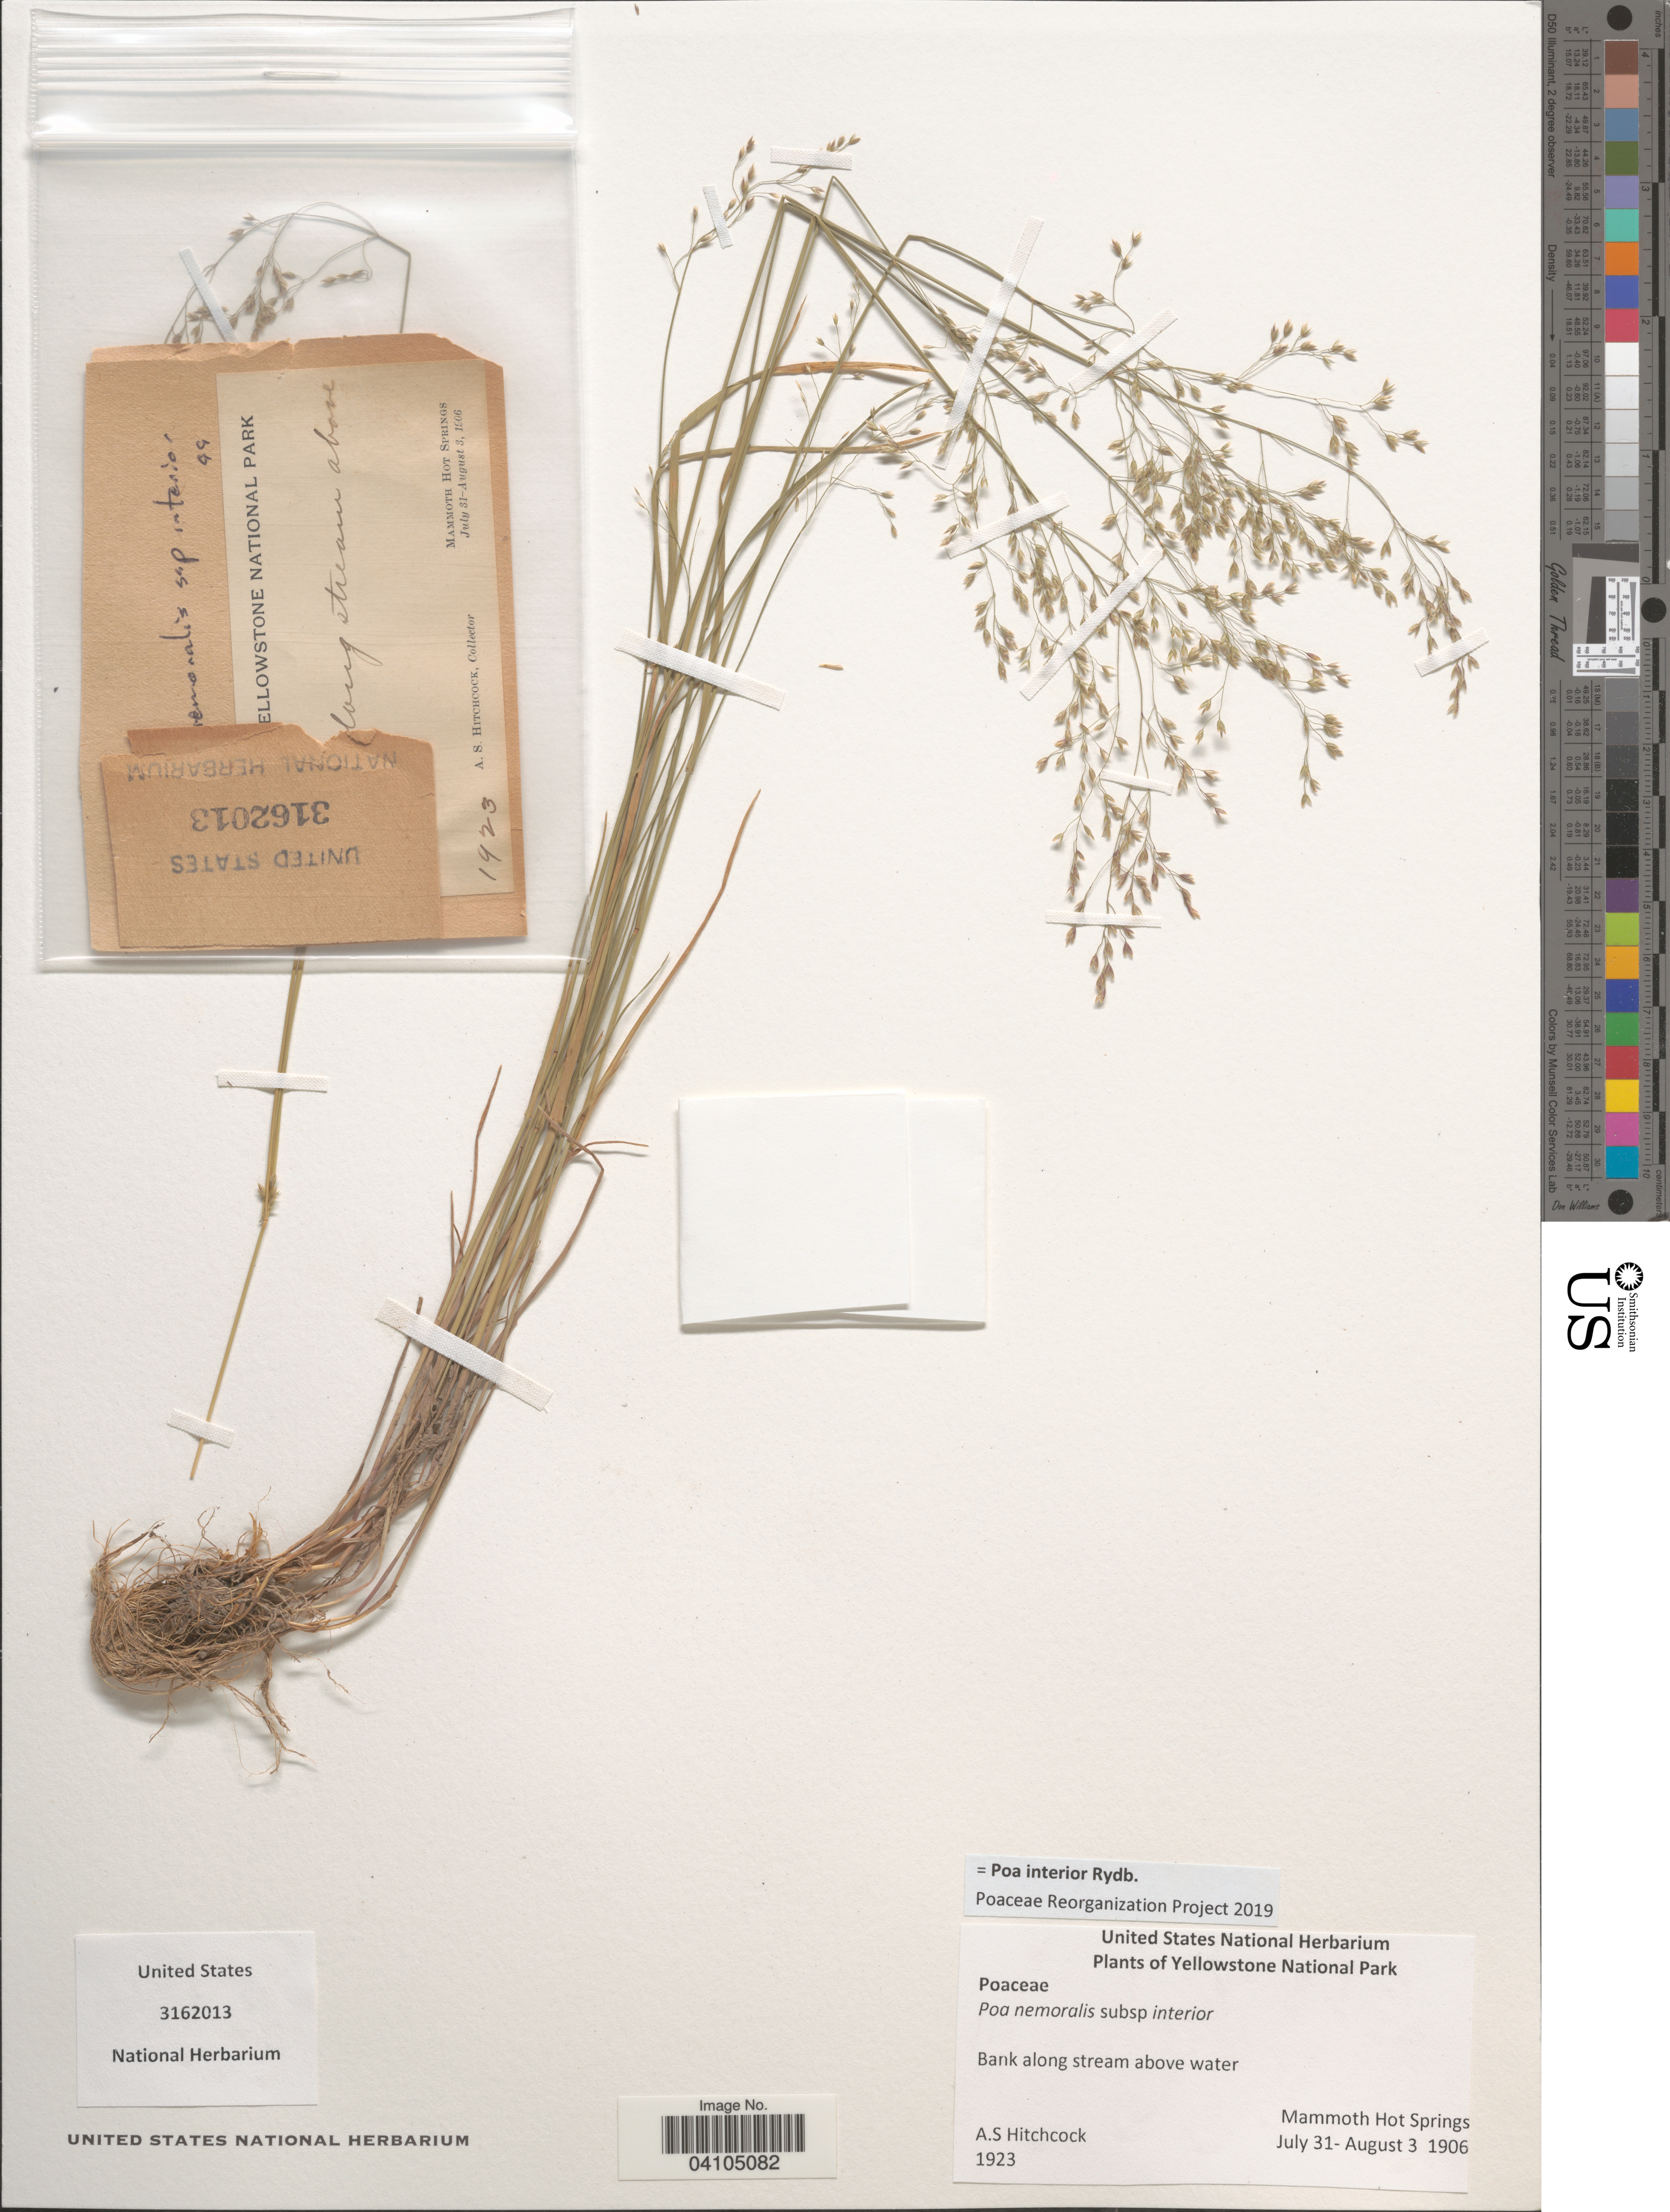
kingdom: Plantae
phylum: Tracheophyta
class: Liliopsida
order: Poales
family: Poaceae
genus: Poa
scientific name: Poa interior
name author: Rydb.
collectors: A. S. Hitchcock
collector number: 1923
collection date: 1906-07-31/1906-08-03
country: United States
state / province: Wyoming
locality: Yellowstone National Park. Bank along stream above water. Mammoth Hot Springs.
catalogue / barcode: US 3162013